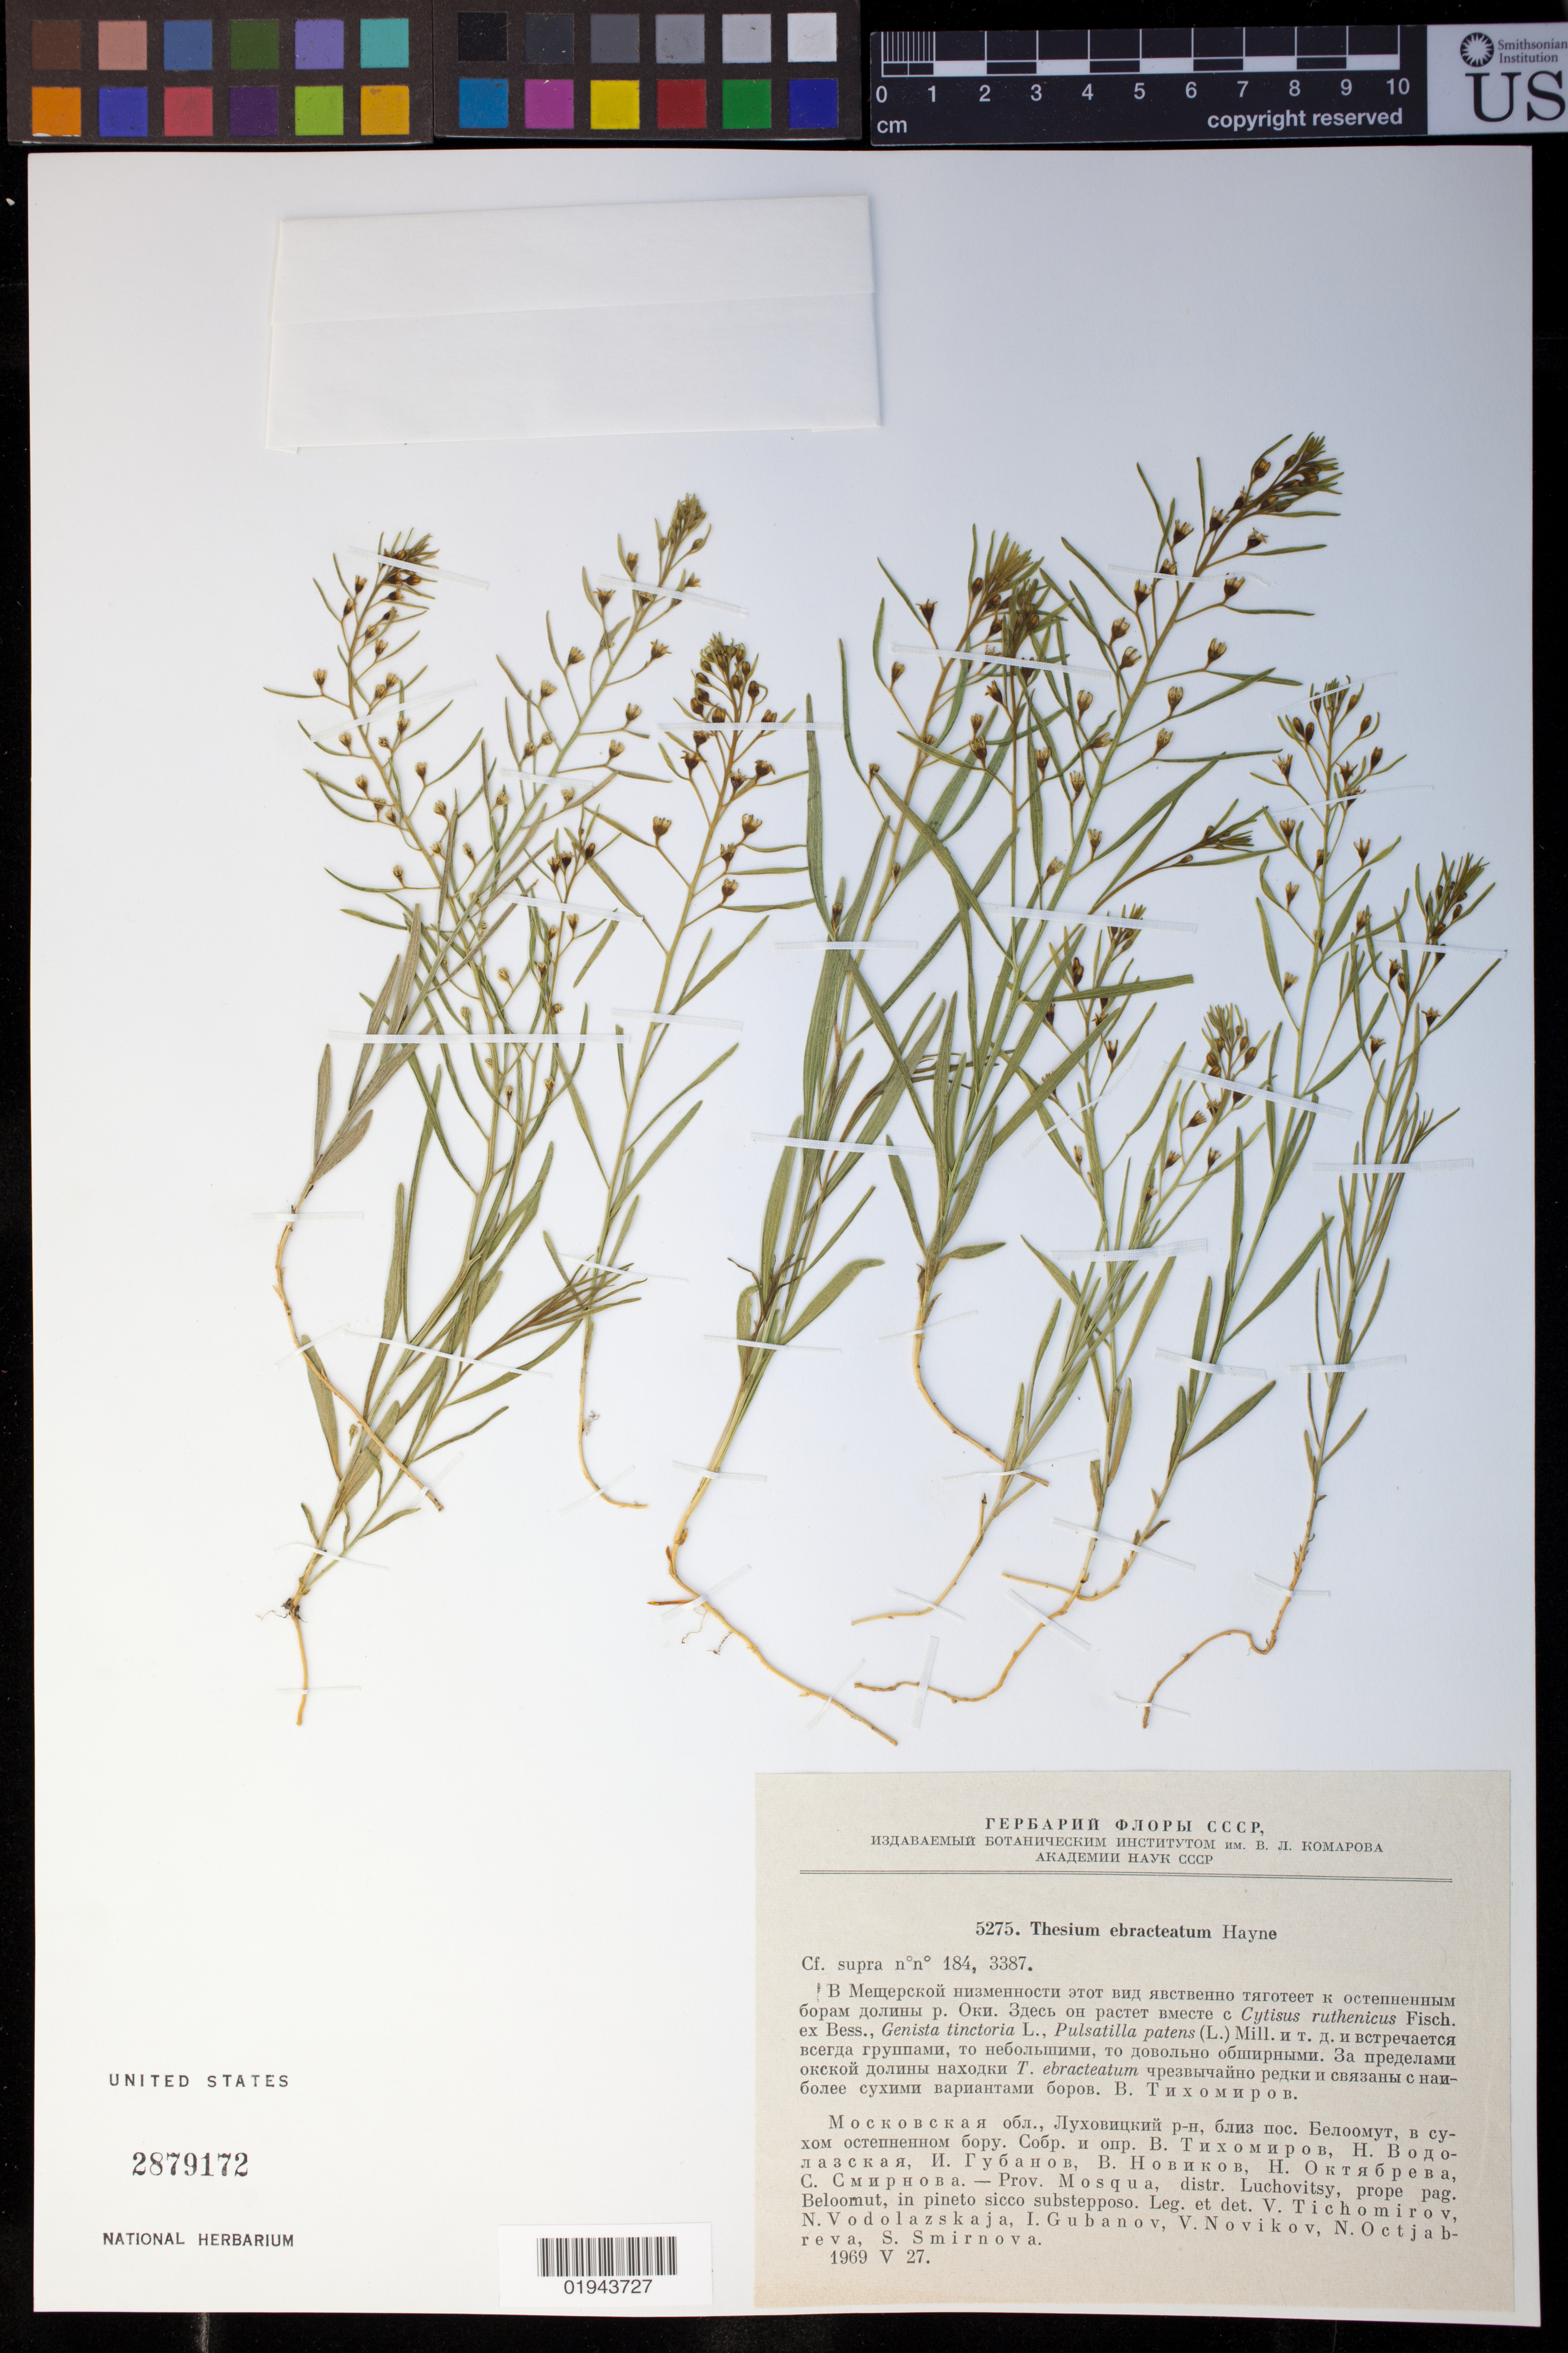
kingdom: Plantae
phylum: Tracheophyta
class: Magnoliopsida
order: Santalales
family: Thesiaceae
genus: Thesium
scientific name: Thesium ebracteatum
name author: Hayne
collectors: V. Tichomirov, N. Vodolazskaja, I. Gubanov, V. Novikov, N. Octjabreva & et al.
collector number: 5275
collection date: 1969-05-27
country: Russian Federation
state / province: Moscow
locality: distr. Luchovitsy, prope pag. Beloomut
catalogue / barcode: US 2879172